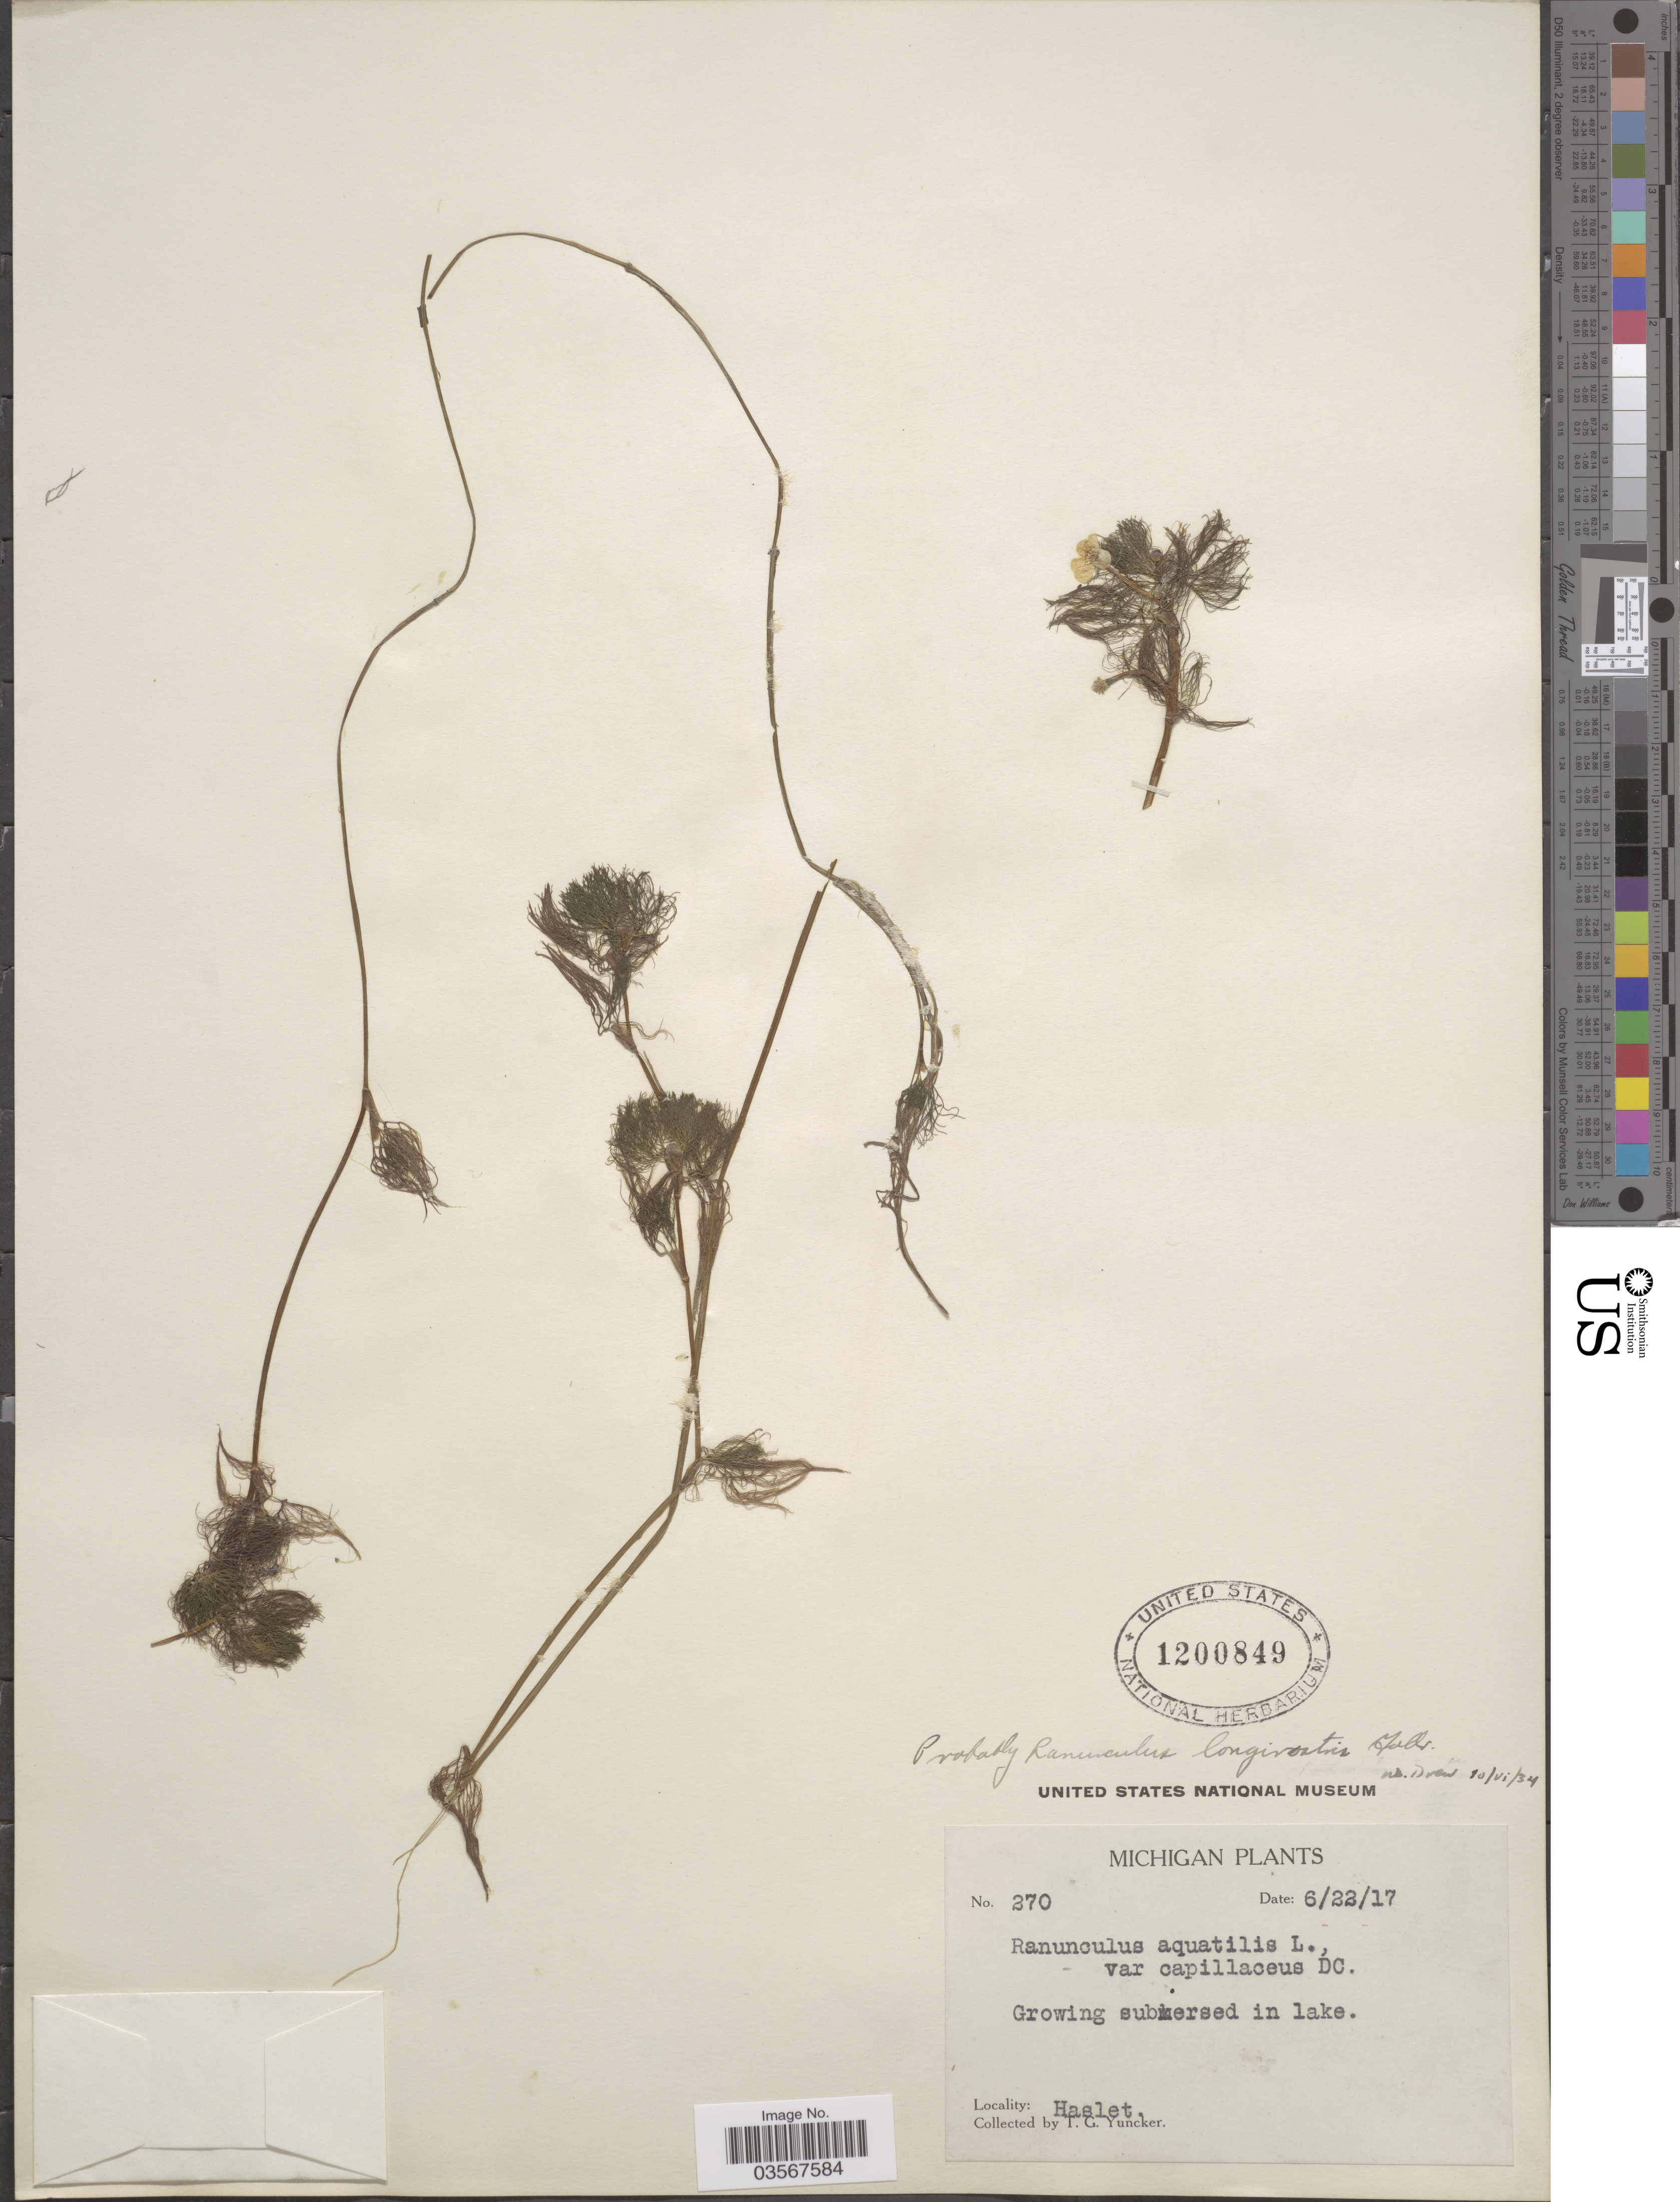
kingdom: Plantae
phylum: Tracheophyta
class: Magnoliopsida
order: Ranunculales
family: Ranunculaceae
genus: Ranunculus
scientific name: Ranunculus longirostris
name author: Godr.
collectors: T. G. Yuncker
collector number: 270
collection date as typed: Transcribed d/m/y: 22/6/17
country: United States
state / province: Michigan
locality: Haslet.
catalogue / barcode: US 1200849